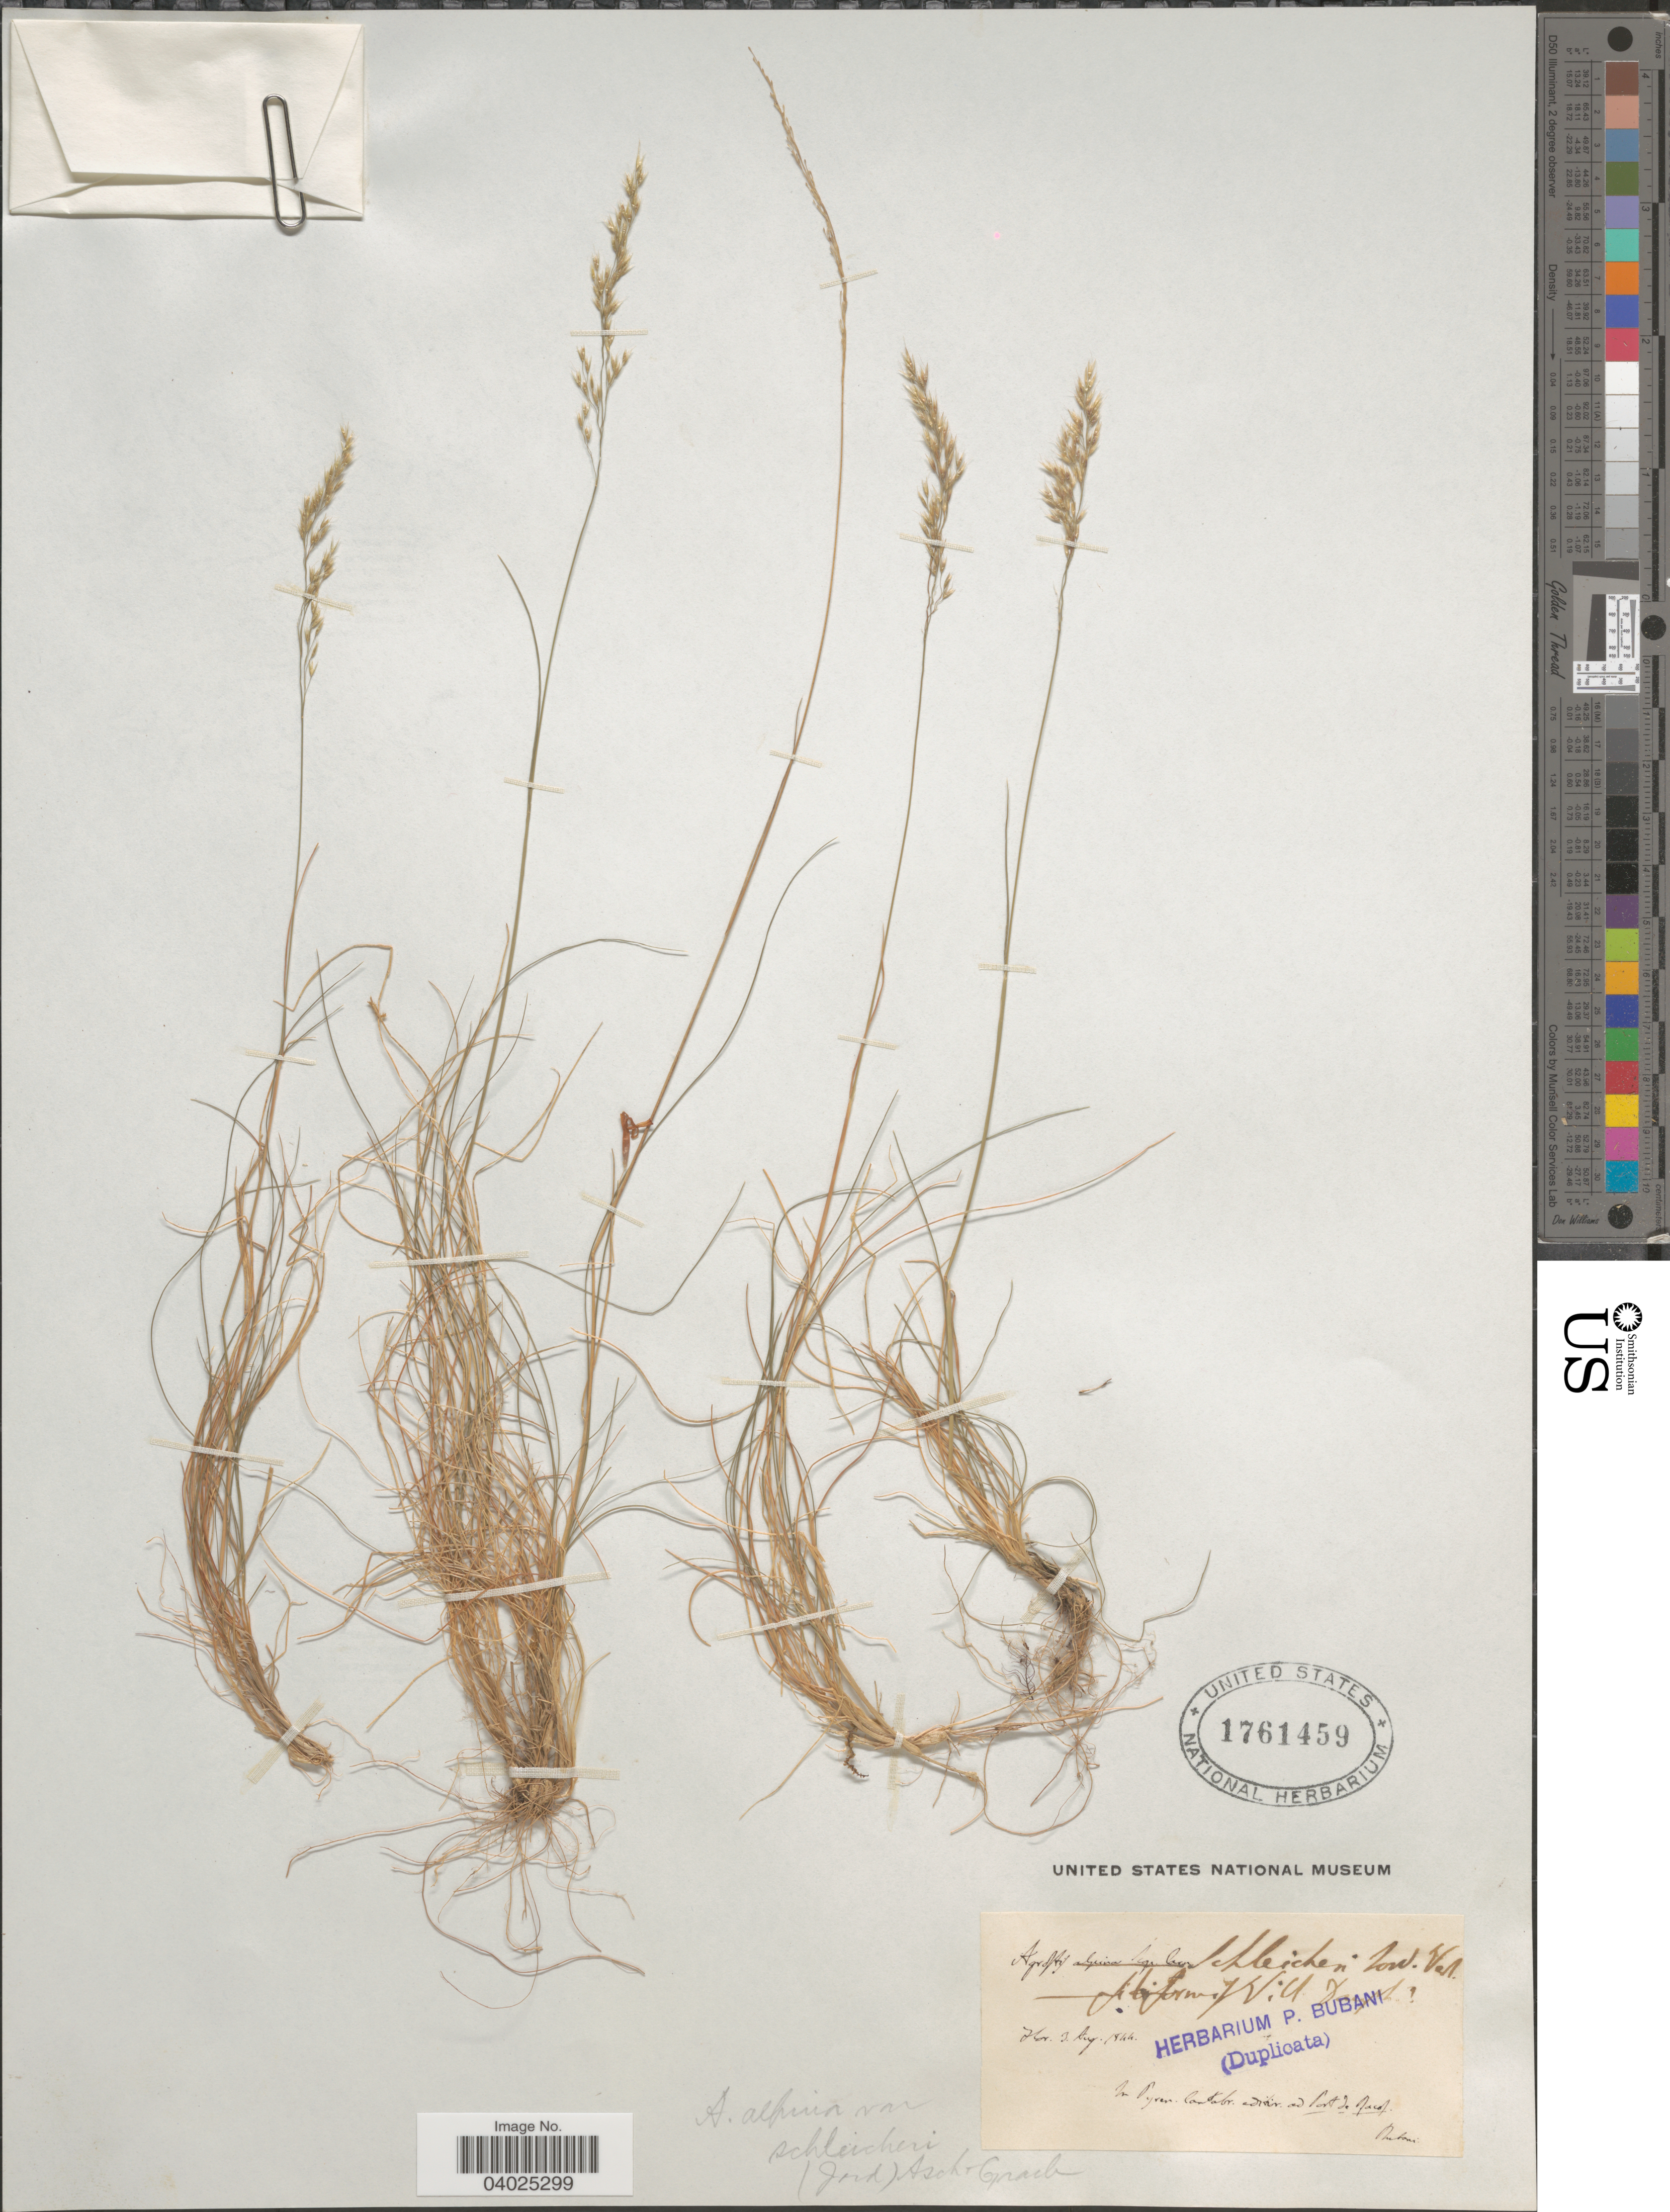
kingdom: Plantae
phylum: Tracheophyta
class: Liliopsida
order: Poales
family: Poaceae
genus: Alpagrostis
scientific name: Alpagrostis schleicheri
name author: (Jord. & Verl.) P.M. Peterson et al.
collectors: P. Bubani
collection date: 1844-08-03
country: Spain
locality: In Pyren. Cantabr. editor. ad Port de Ferrol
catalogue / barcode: US 1761459